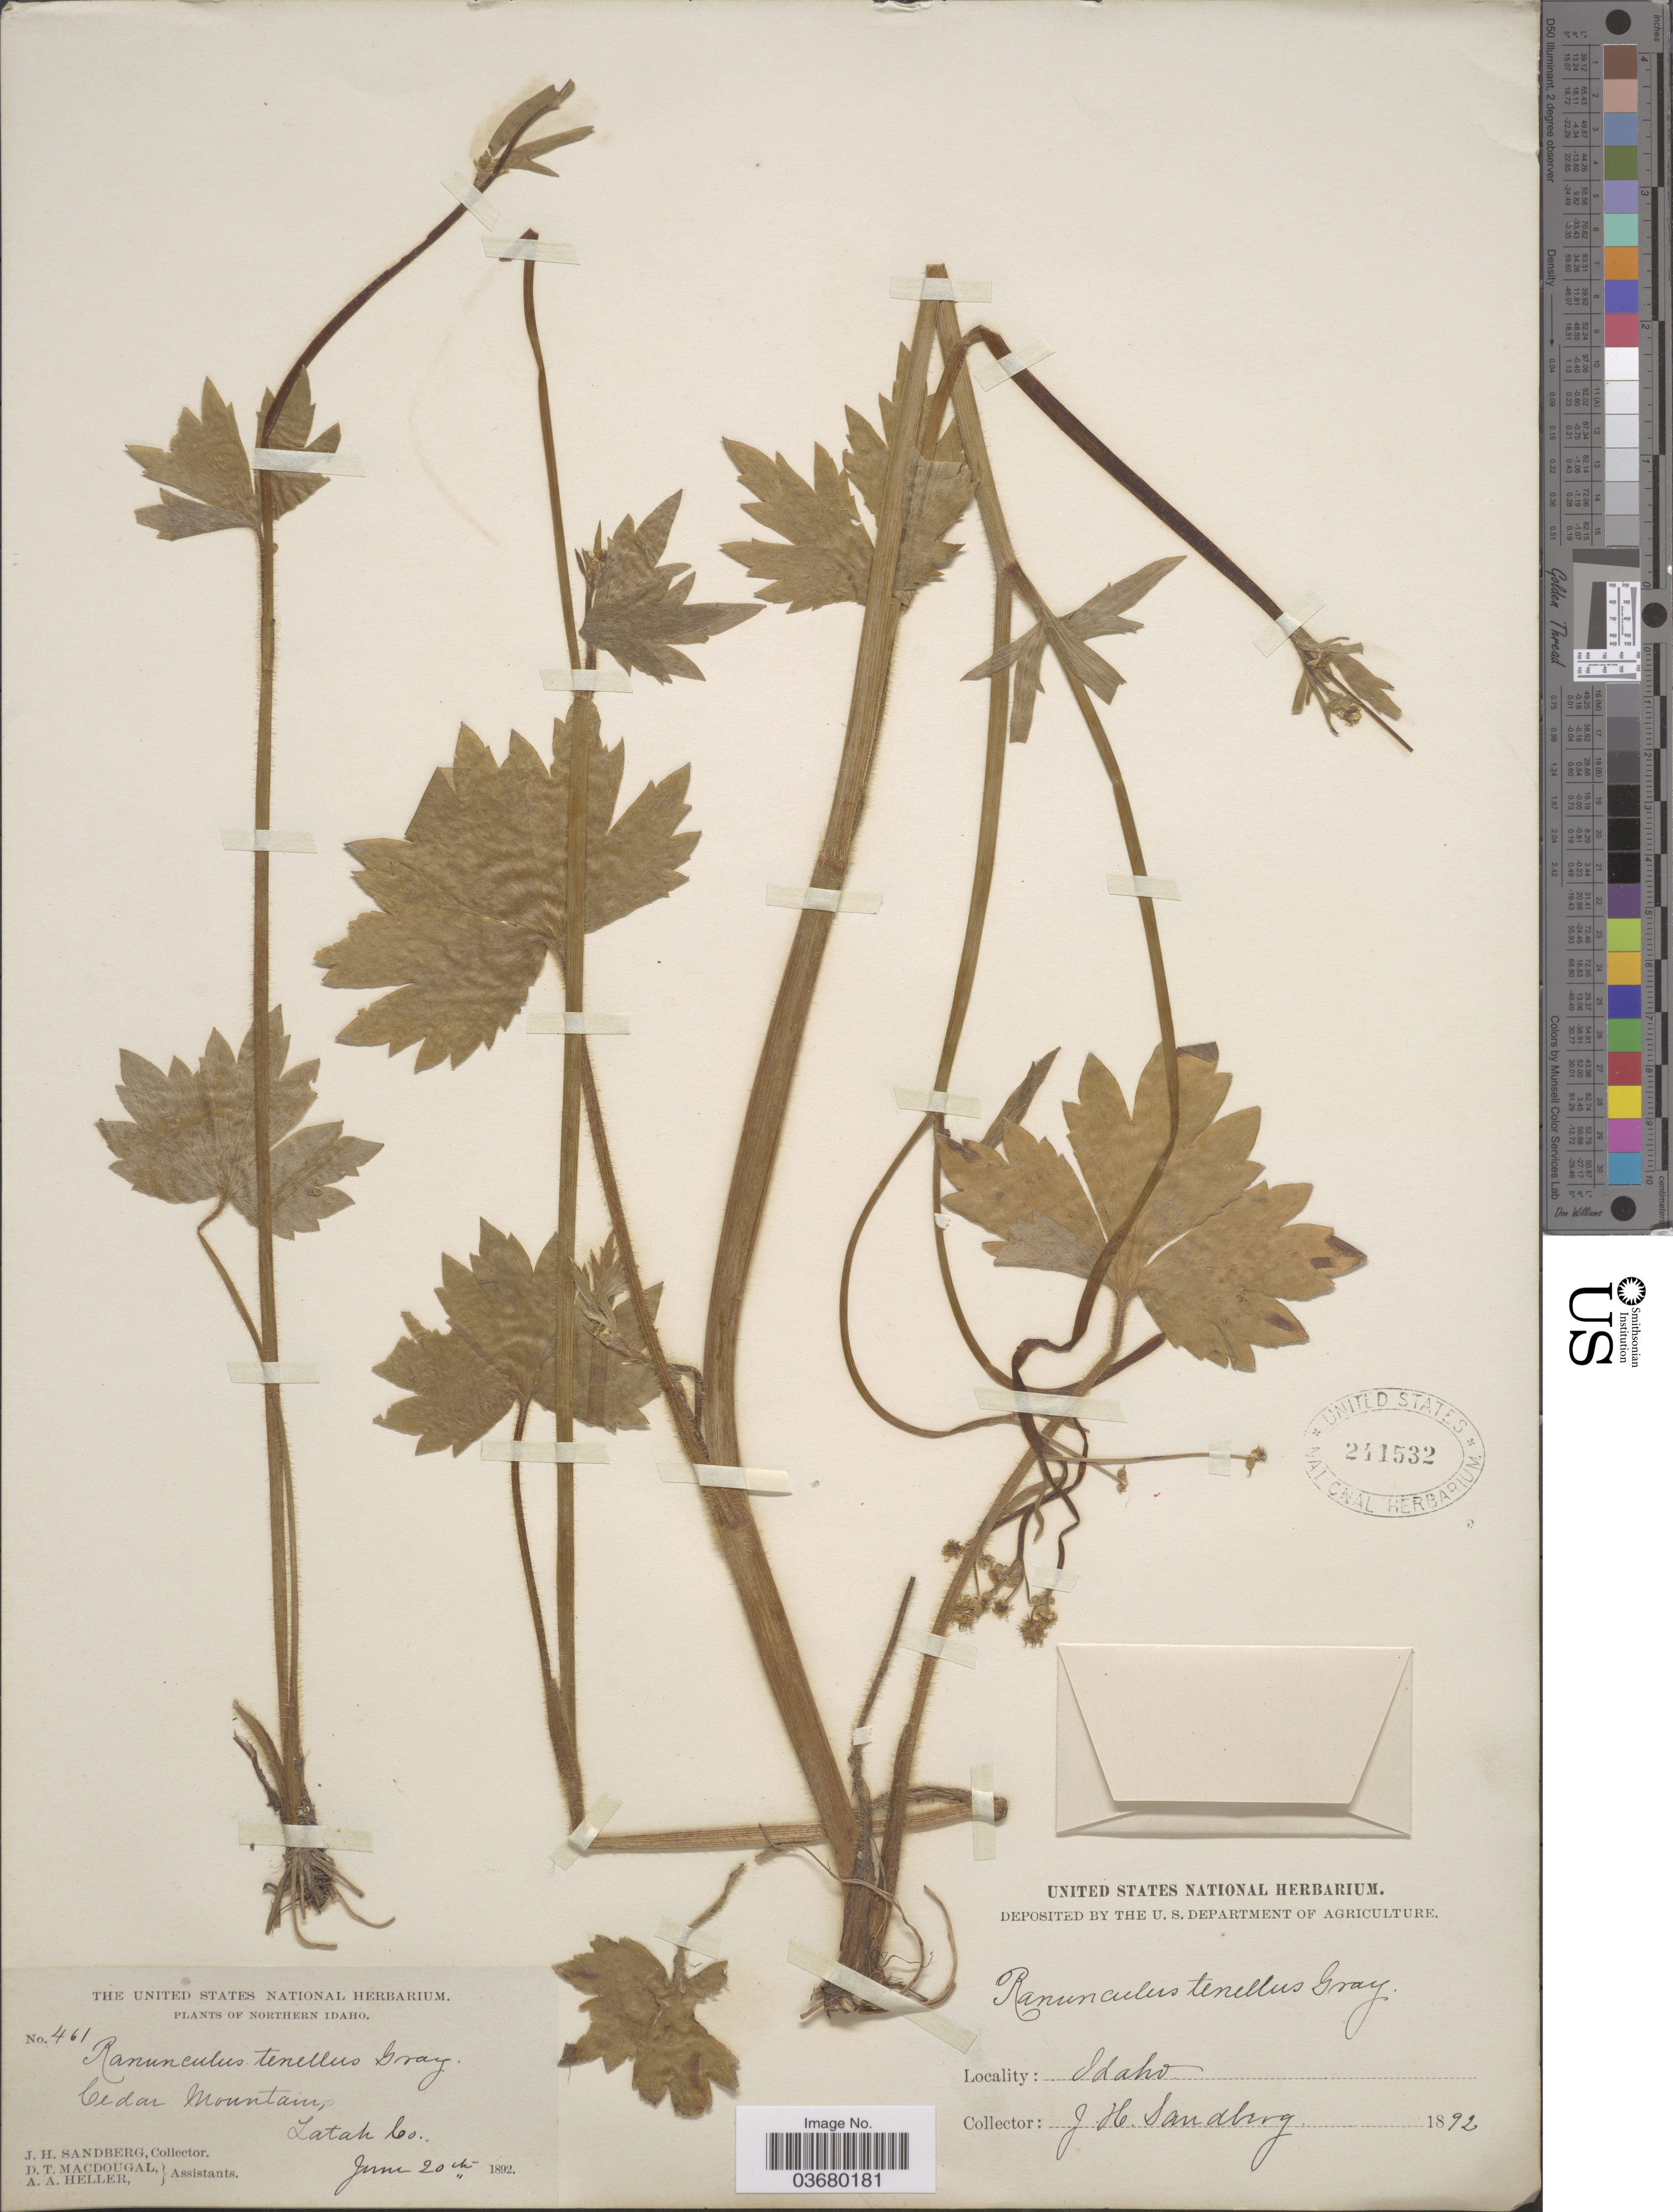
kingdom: Plantae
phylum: Tracheophyta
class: Magnoliopsida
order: Ranunculales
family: Ranunculaceae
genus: Ranunculus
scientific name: Ranunculus bongardii var. tenellus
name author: (A. Gray) Greene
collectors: J. H. Sandberg, D. T. MacDougal & A. A. Heller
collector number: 461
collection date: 1892-06-20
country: United States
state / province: Idaho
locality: Northern Idaho. Cedar Mountain, Latah Co.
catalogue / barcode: US 241532